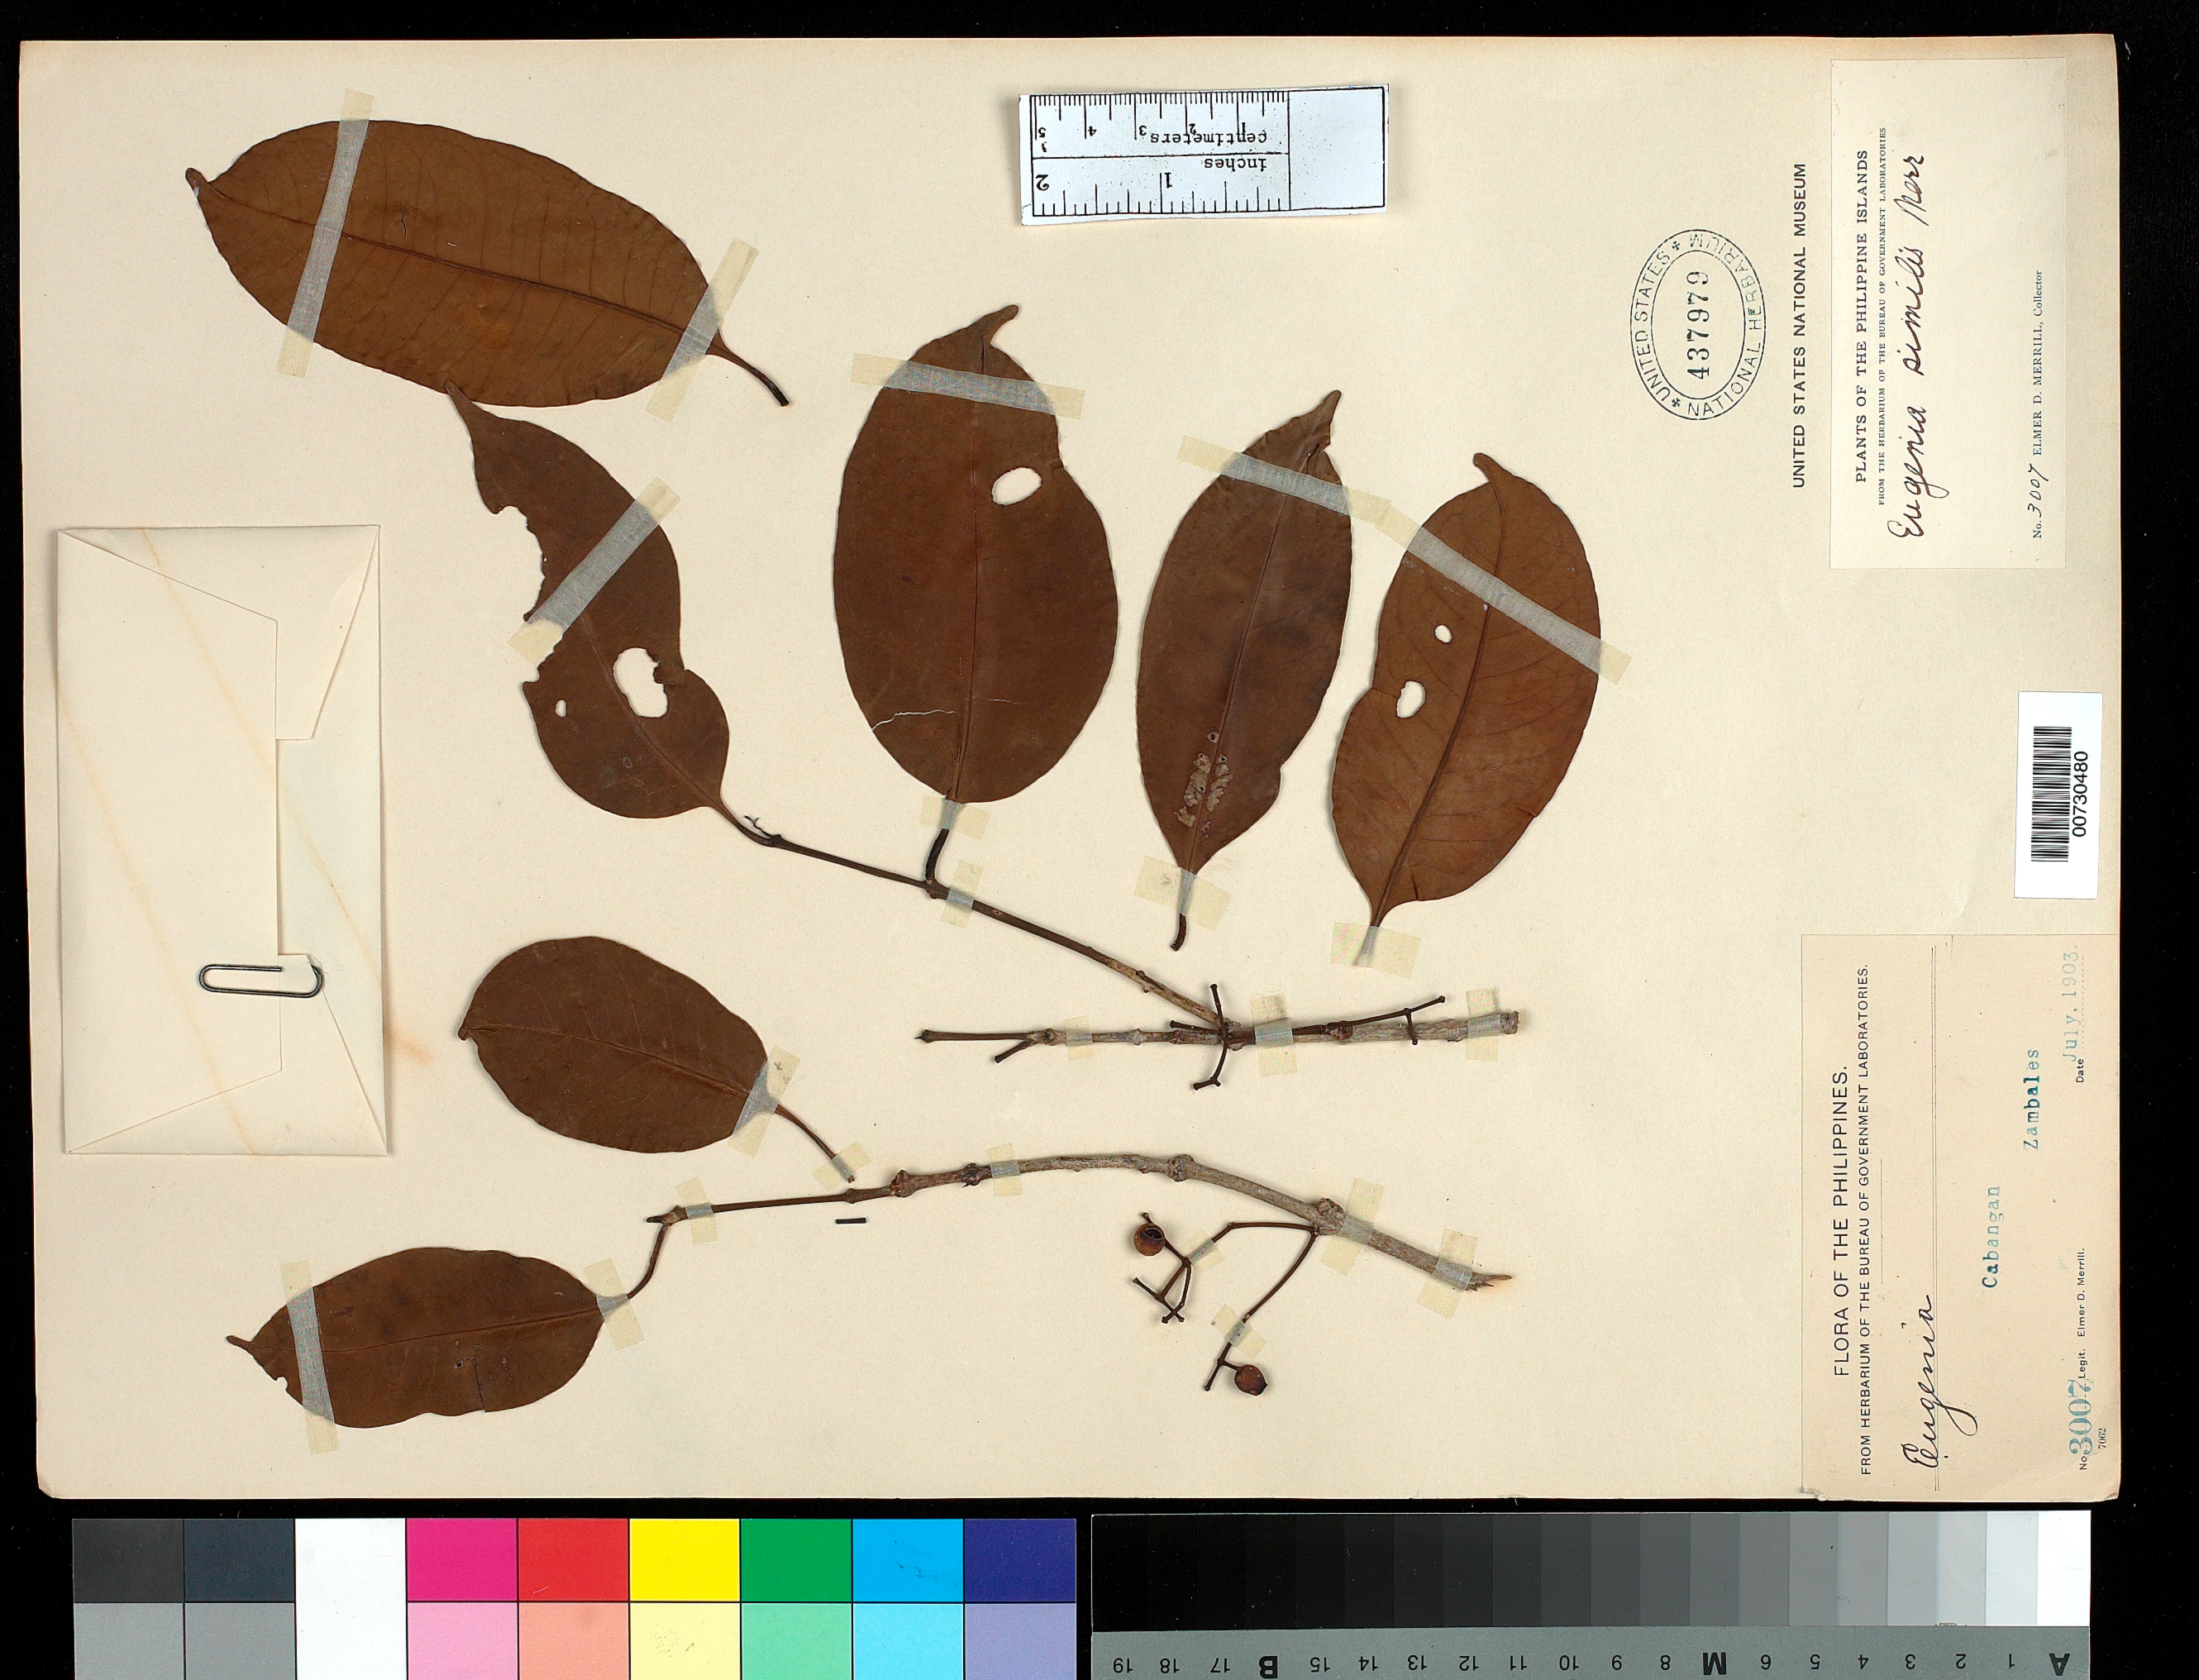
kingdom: Plantae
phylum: Tracheophyta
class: Magnoliopsida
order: Myrtales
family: Myrtaceae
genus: Syzygium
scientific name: Syzygium simile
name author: (Merr.) Merr.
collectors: E. D. Merrill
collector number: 3007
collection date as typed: Jul 1903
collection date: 1903-07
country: Philippines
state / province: Central Luzon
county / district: Zambales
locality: Cabangan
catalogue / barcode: US 437979